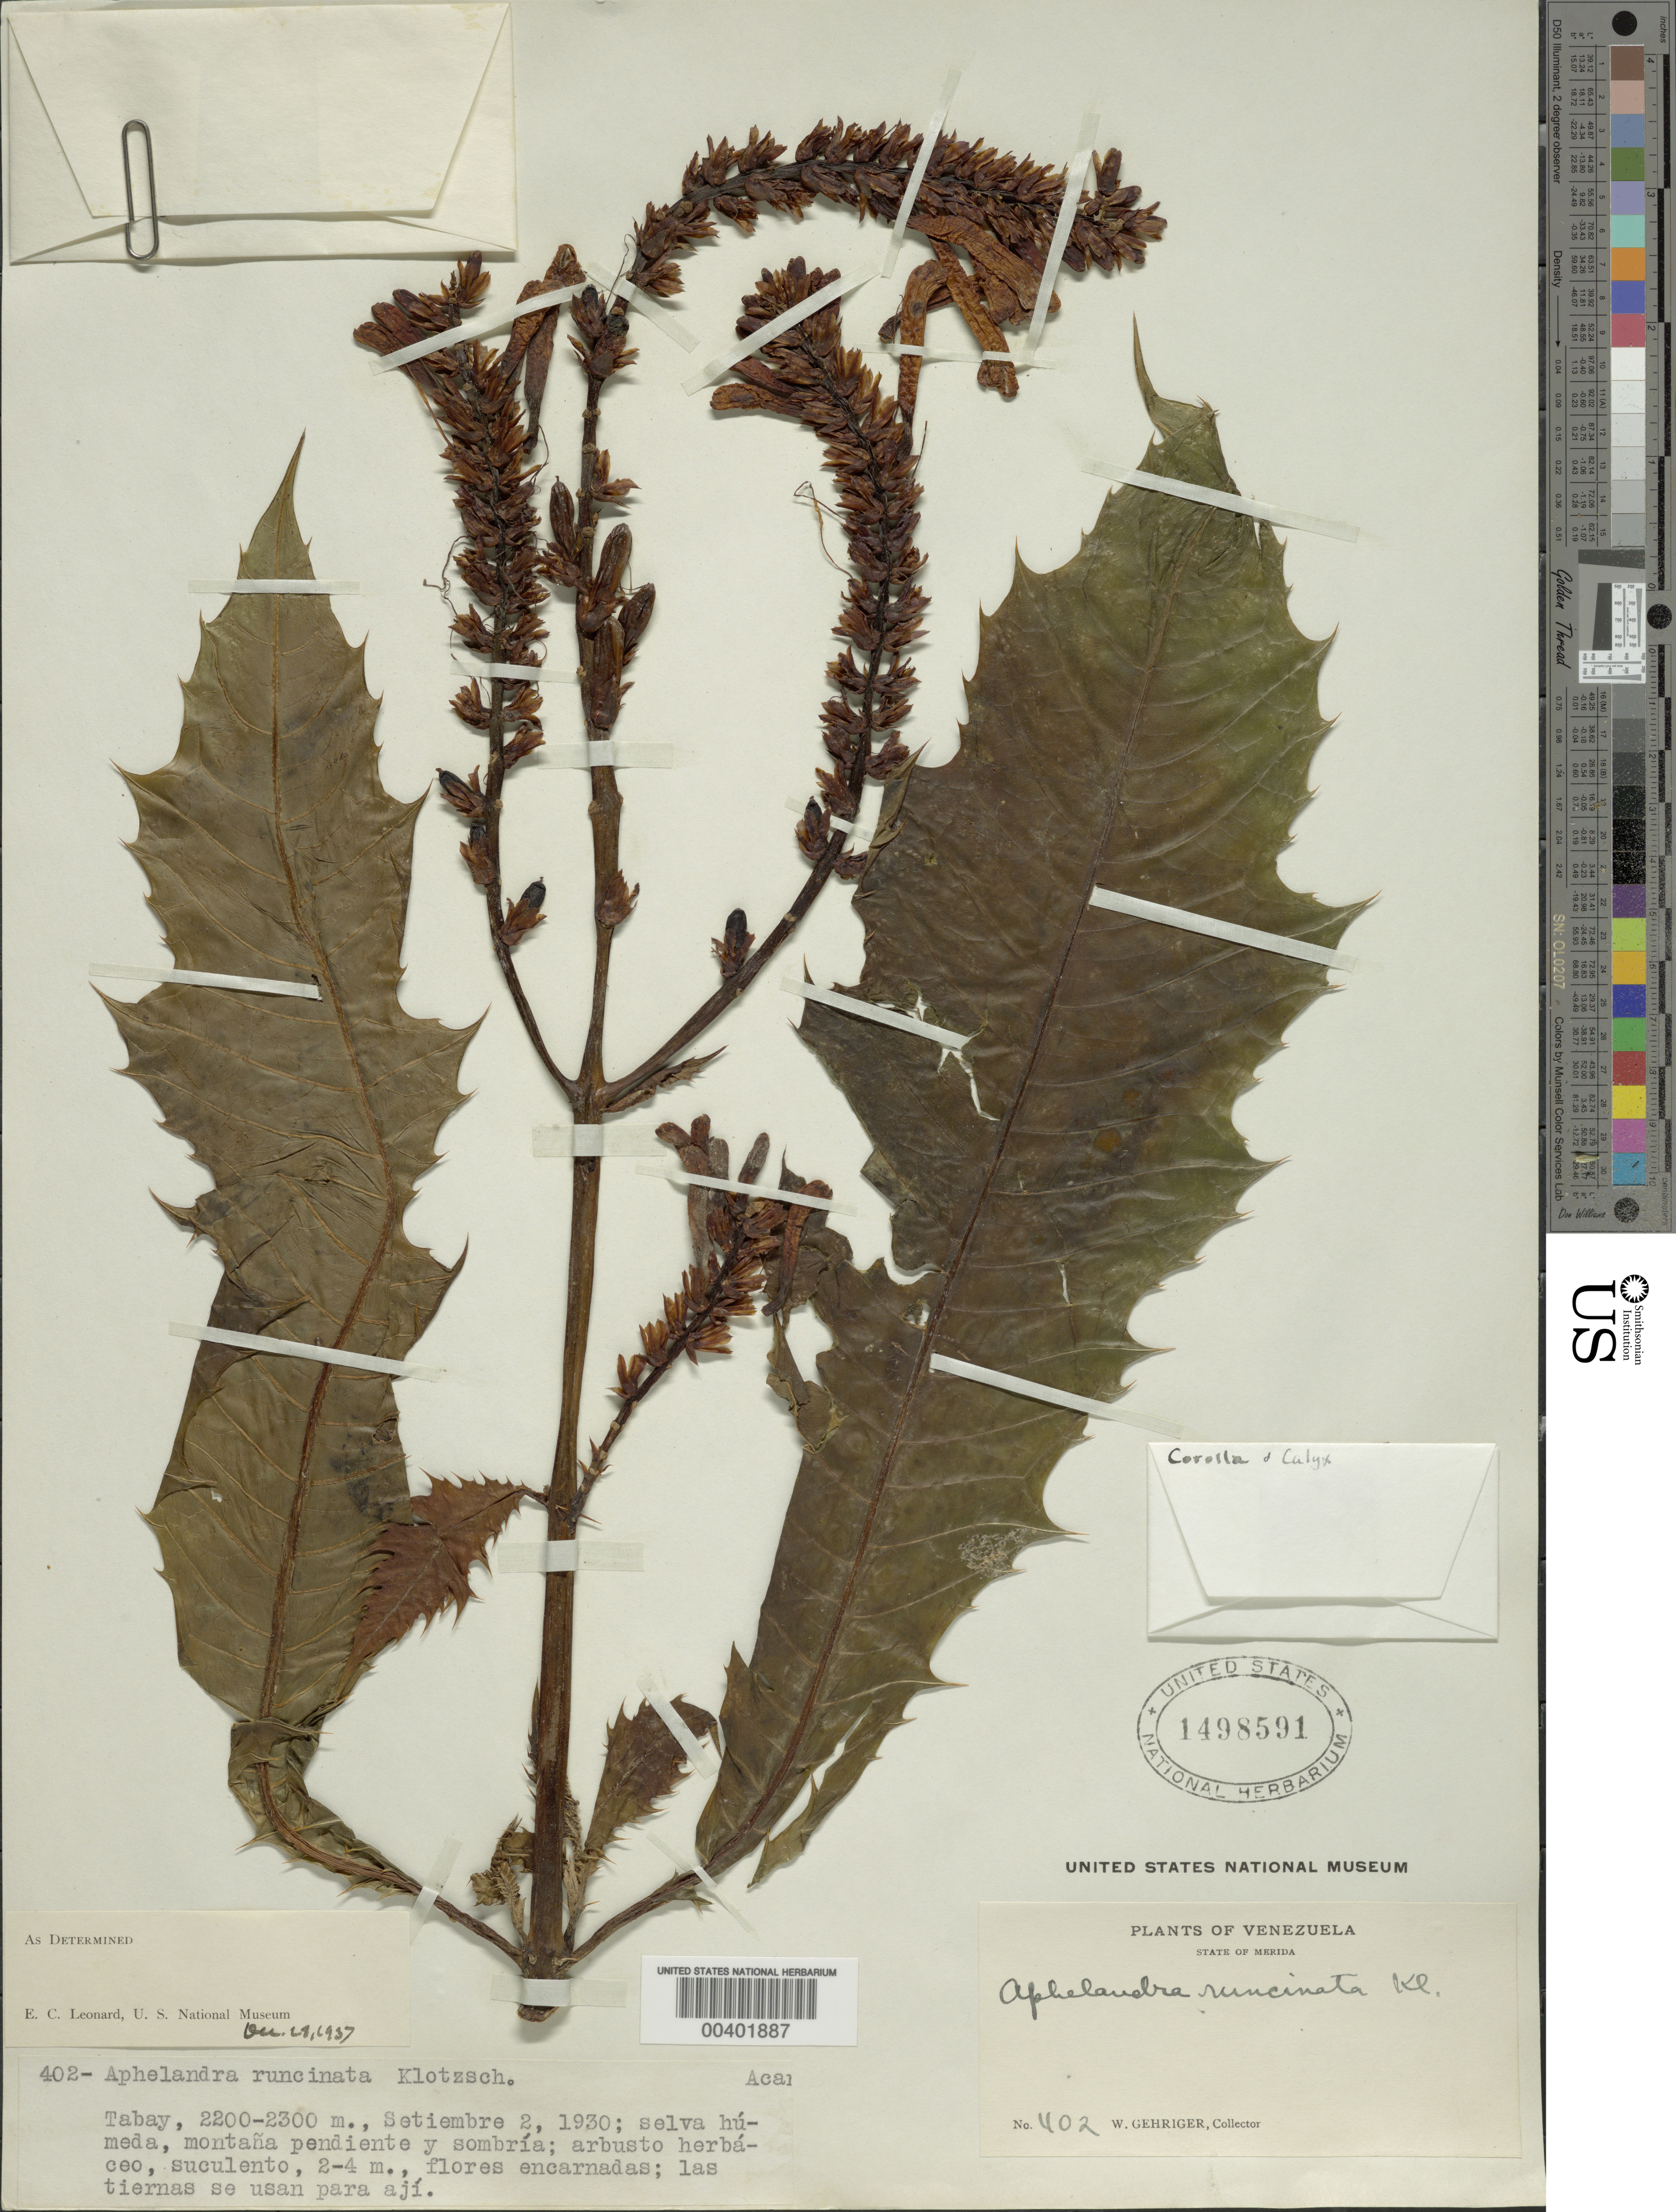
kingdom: Plantae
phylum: Tracheophyta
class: Magnoliopsida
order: Lamiales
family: Acanthaceae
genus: Aphelandra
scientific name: Aphelandra runcinata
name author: Klotzsch ex Nees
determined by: Leonard, Emery C., (US)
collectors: W. Gehriger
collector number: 402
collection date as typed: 02 Sep 1930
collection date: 1930-09-02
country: Venezuela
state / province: Mérida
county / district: Libertador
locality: Tabay Tabay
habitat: Selva húmeda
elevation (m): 2200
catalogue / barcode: US 1498591